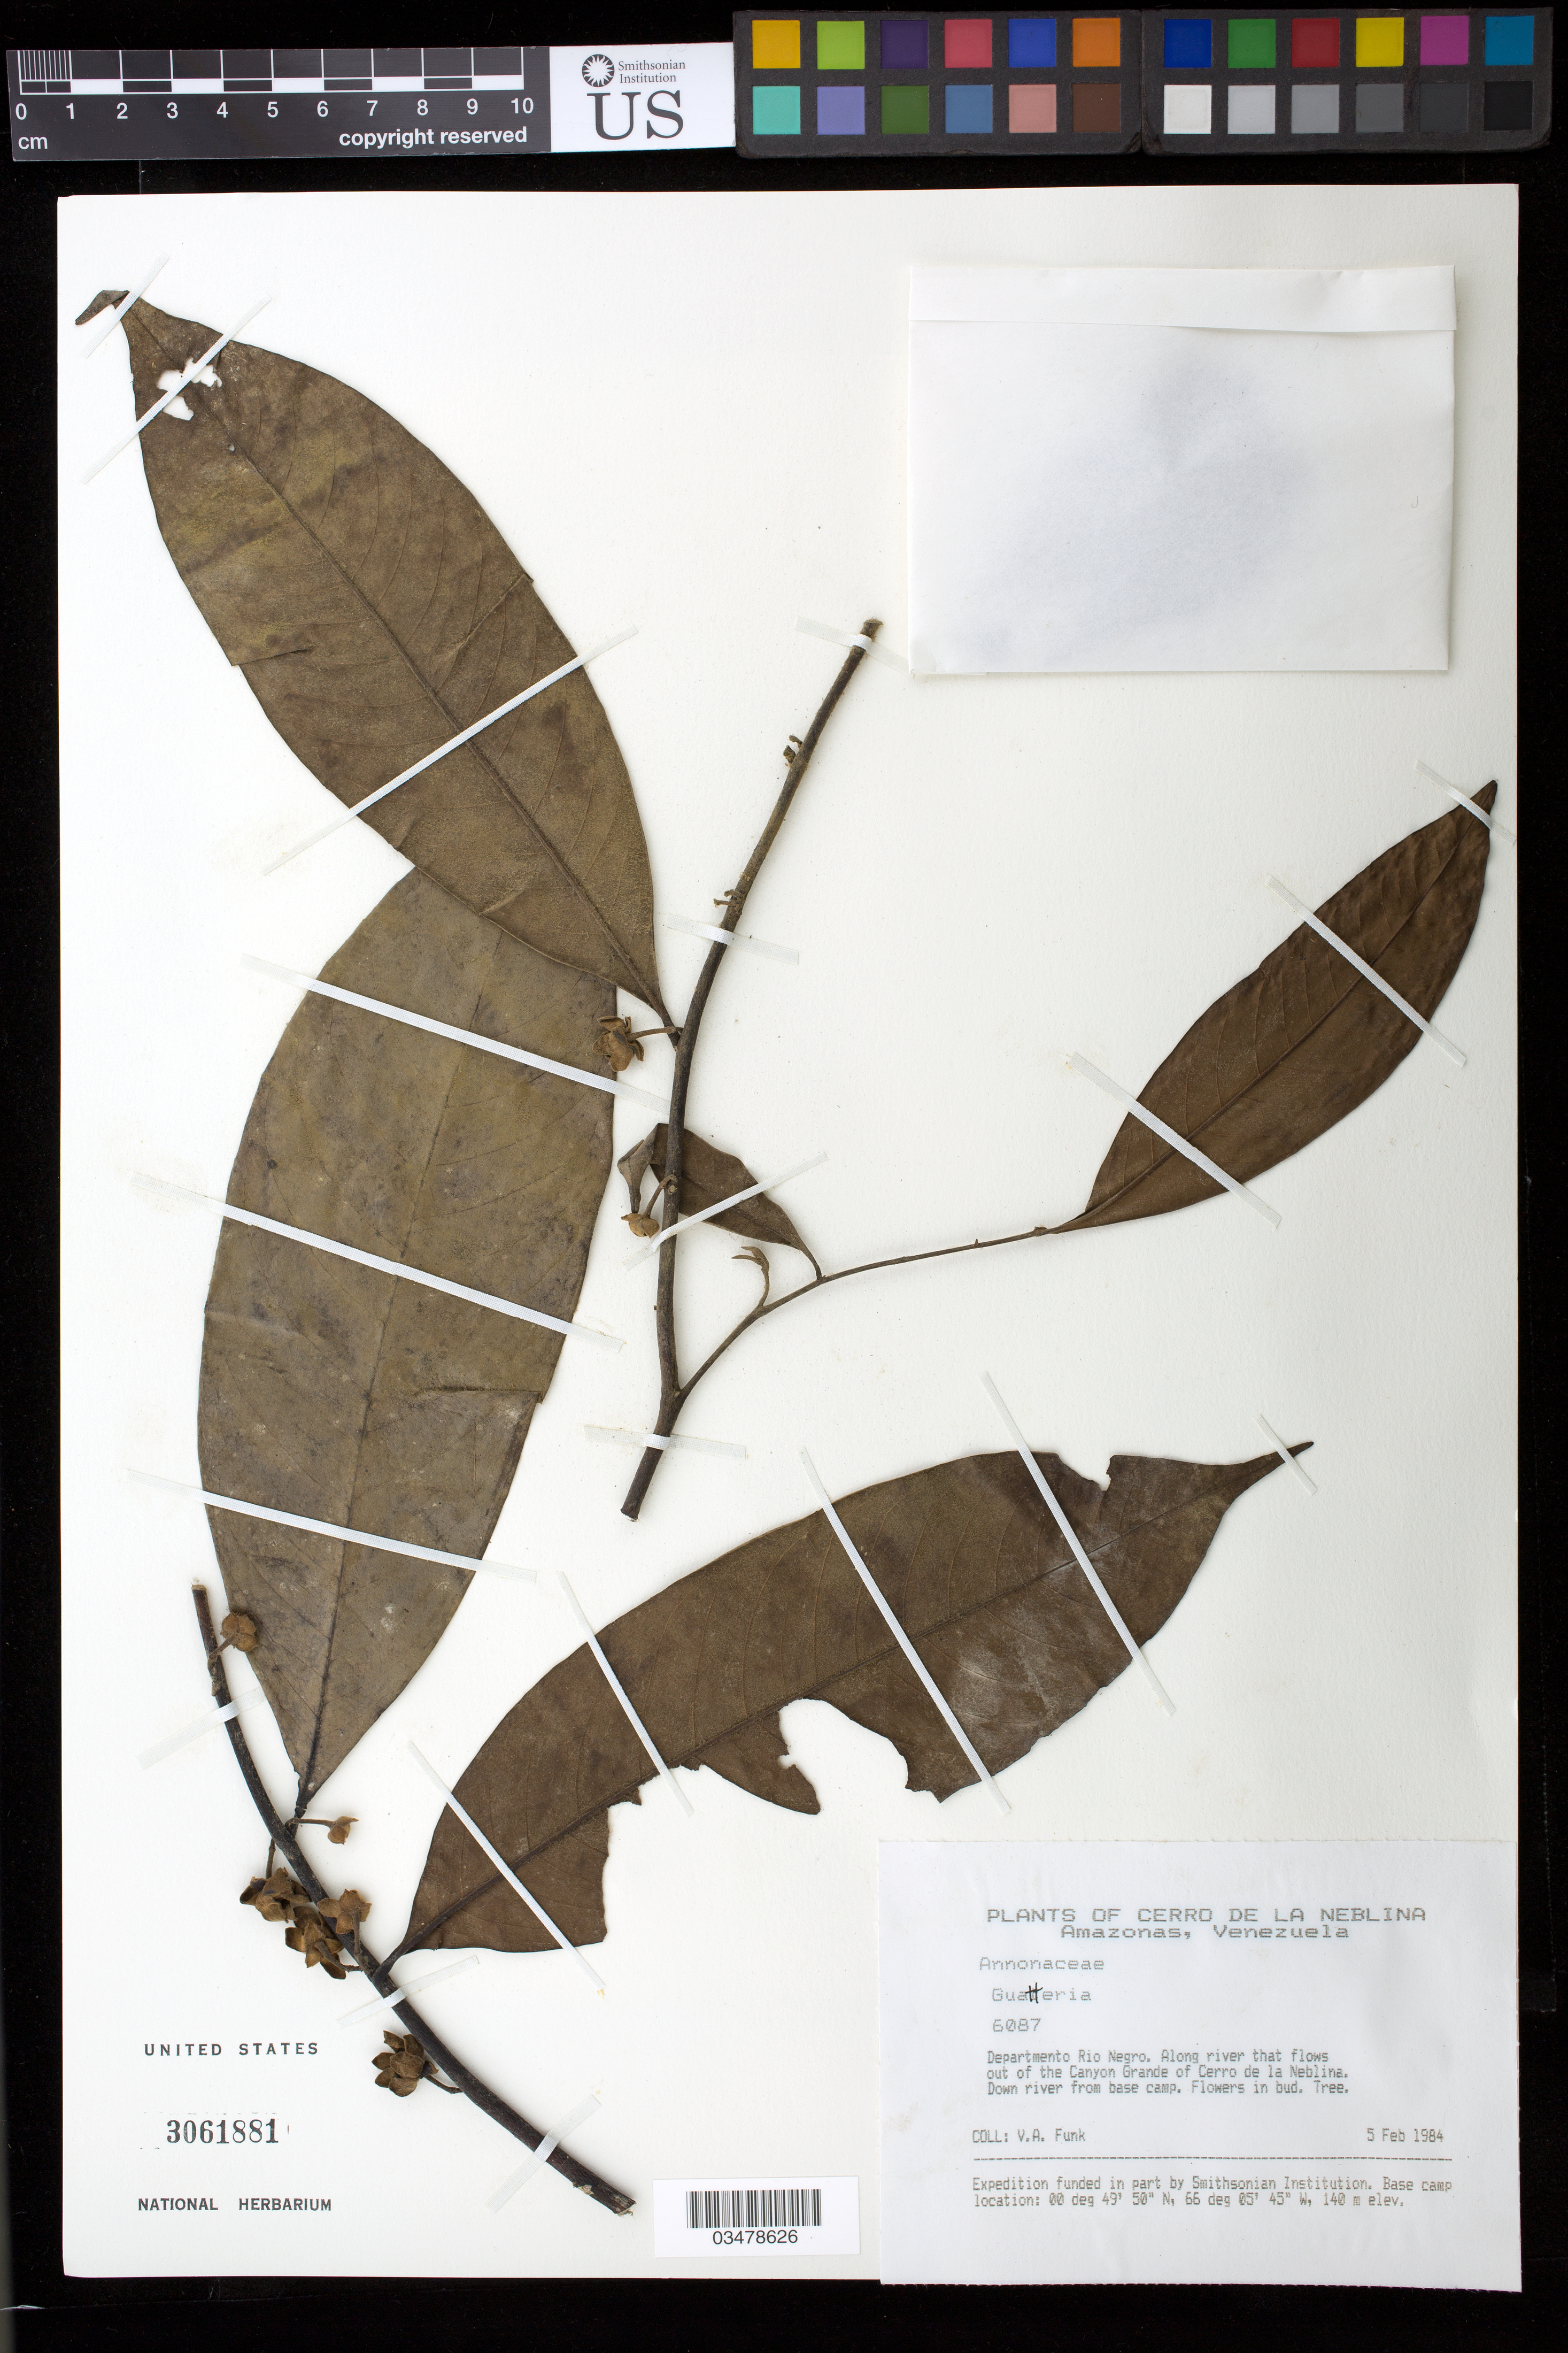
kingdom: Plantae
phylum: Tracheophyta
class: Magnoliopsida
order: Magnoliales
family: Annonaceae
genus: Guatteria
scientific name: Guatteria punctata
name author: (Aubl.) R.A. Howard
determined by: Maas, P. J. M.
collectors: V. Funk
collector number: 6087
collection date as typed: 5 Feb 1984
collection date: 1984-02-05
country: Venezuela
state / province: Amazonas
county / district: Río Negro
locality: Canyon Grande, Cerro de la Neblina, down river from base camp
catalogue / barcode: US 3061881